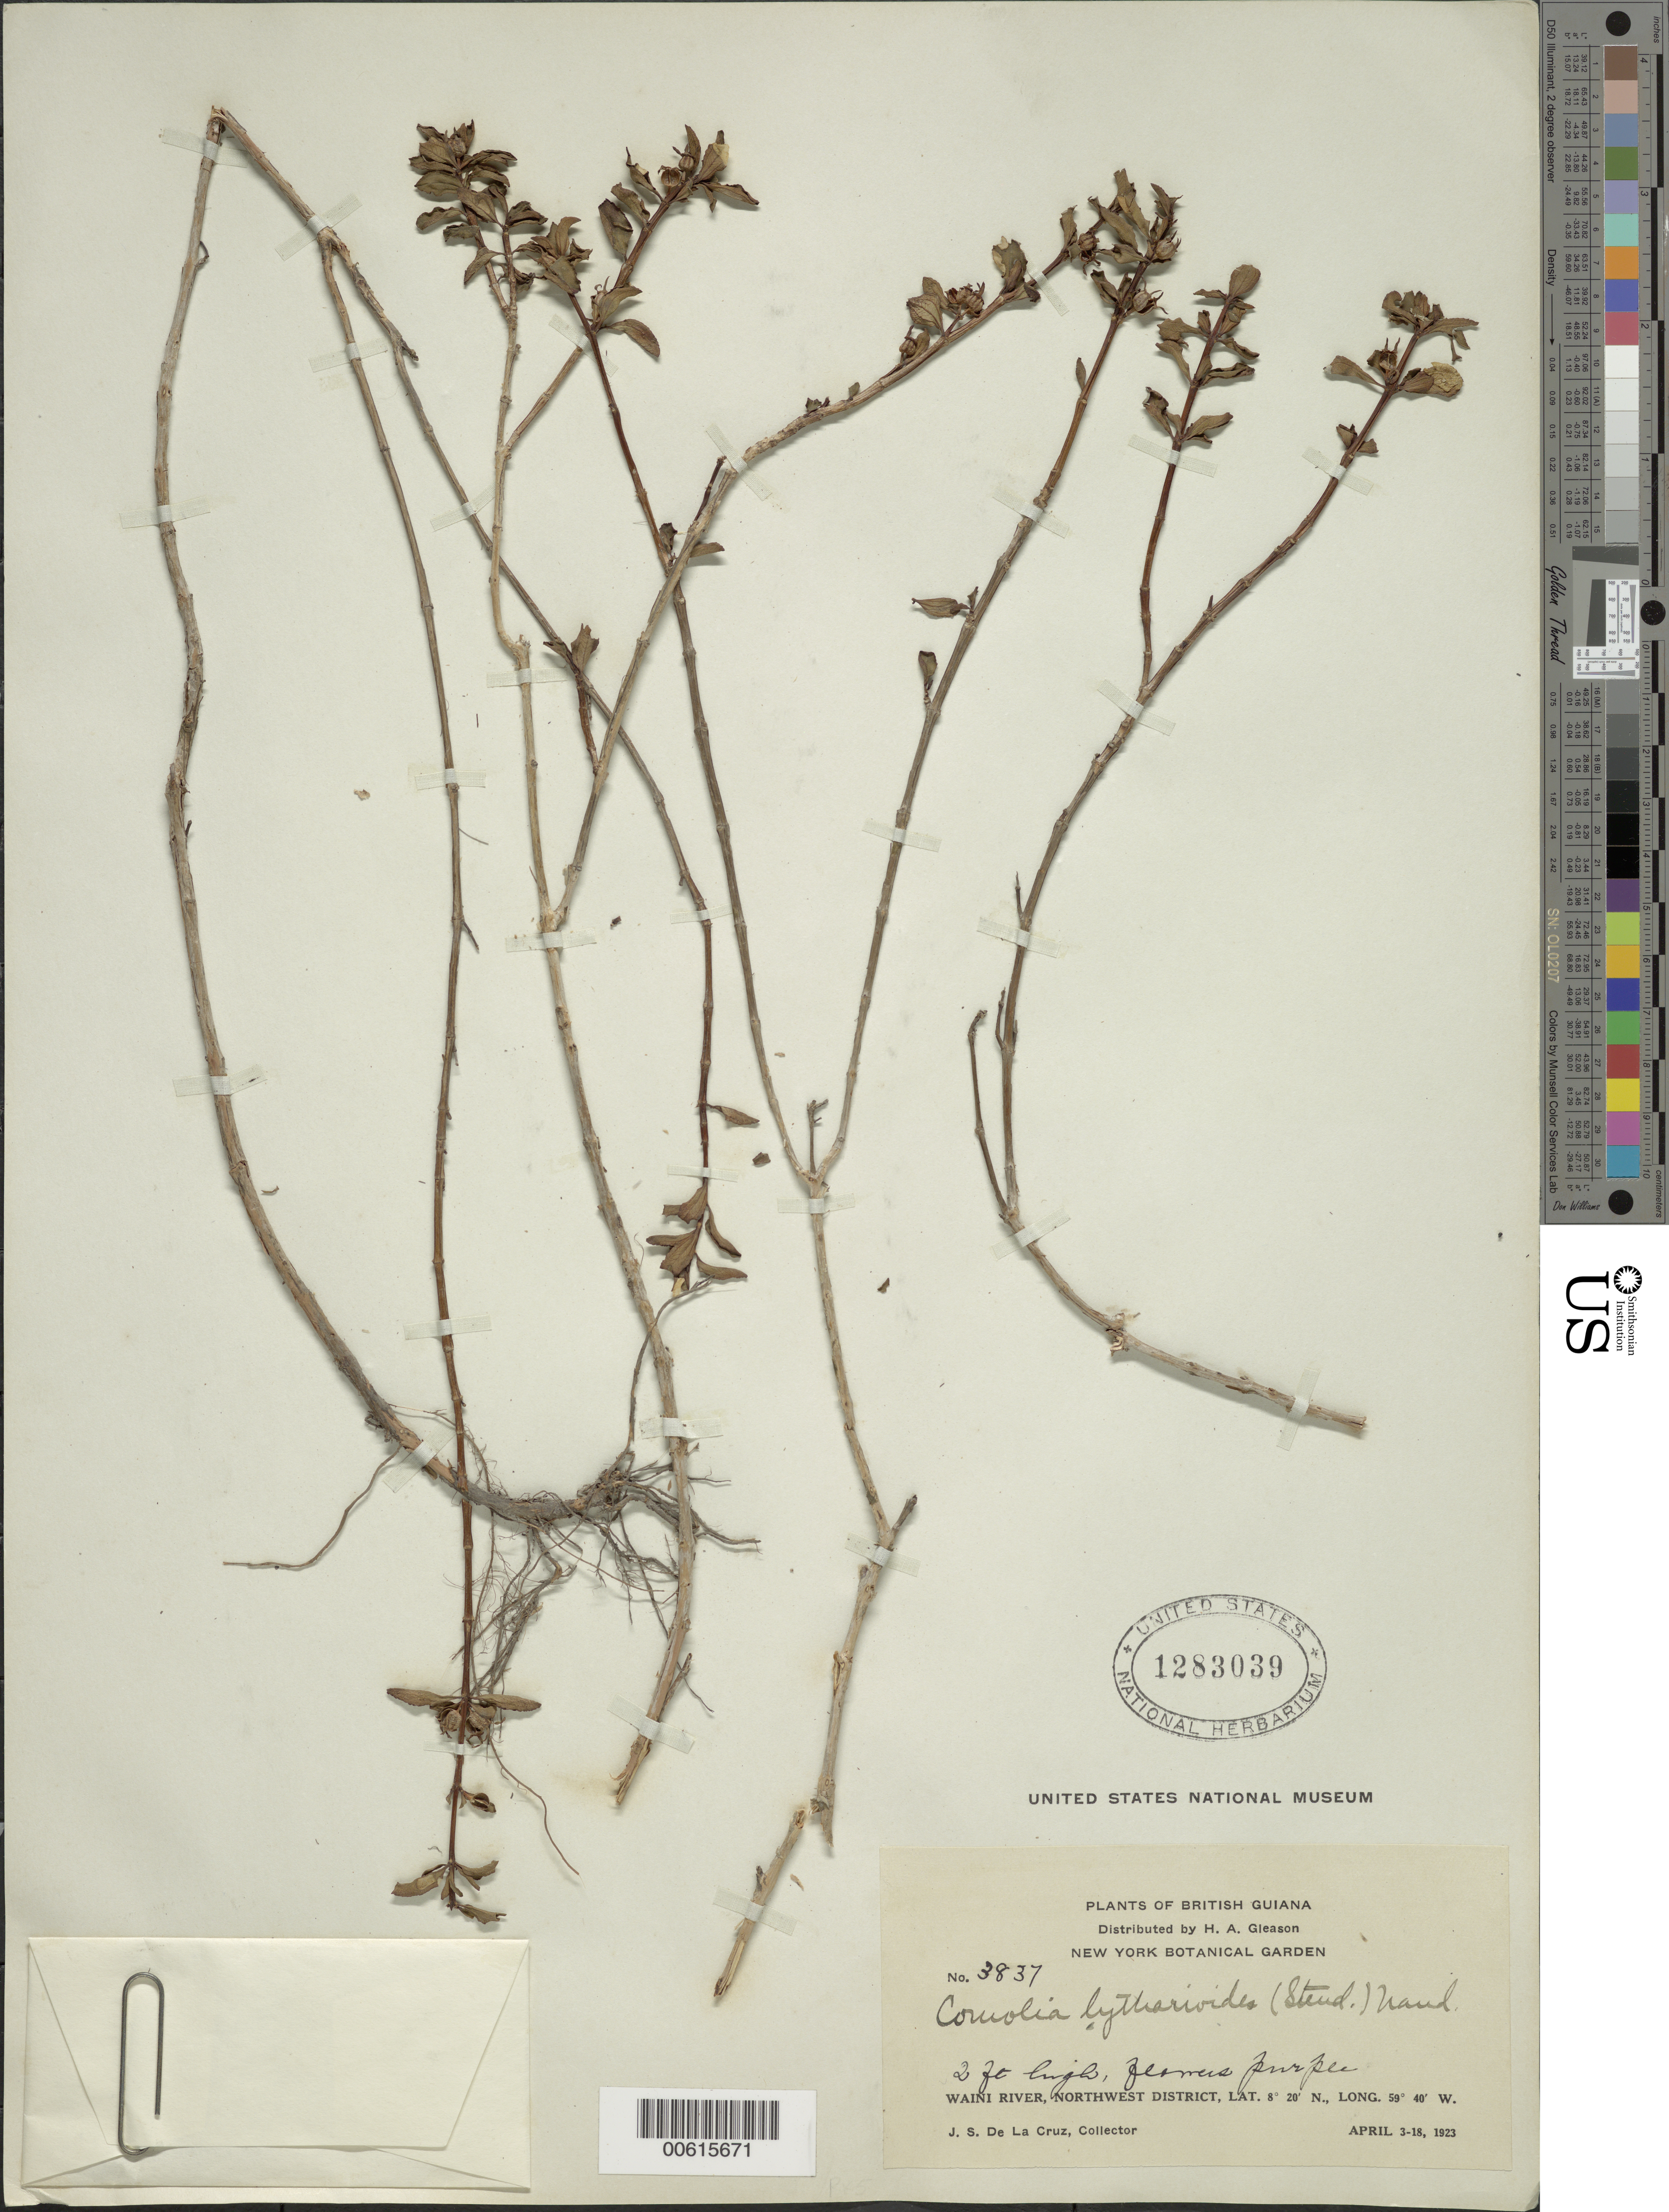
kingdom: Plantae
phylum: Tracheophyta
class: Magnoliopsida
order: Myrtales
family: Melastomataceae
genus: Comolia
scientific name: Comolia lythrarioides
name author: (Steud.) Naudin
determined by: Nunes da Silva, Diego, (RB), Jardim Botanico do Rio de Janeiro - Herbario (BRAZIL)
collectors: J. S. de la Cruz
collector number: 3837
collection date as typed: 3-Apr-23 to 18-Apr-23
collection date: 1923-04-03/1923-04-18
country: Guyana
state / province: Barima-Waini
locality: Waini R., NW District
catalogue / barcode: US 1283039